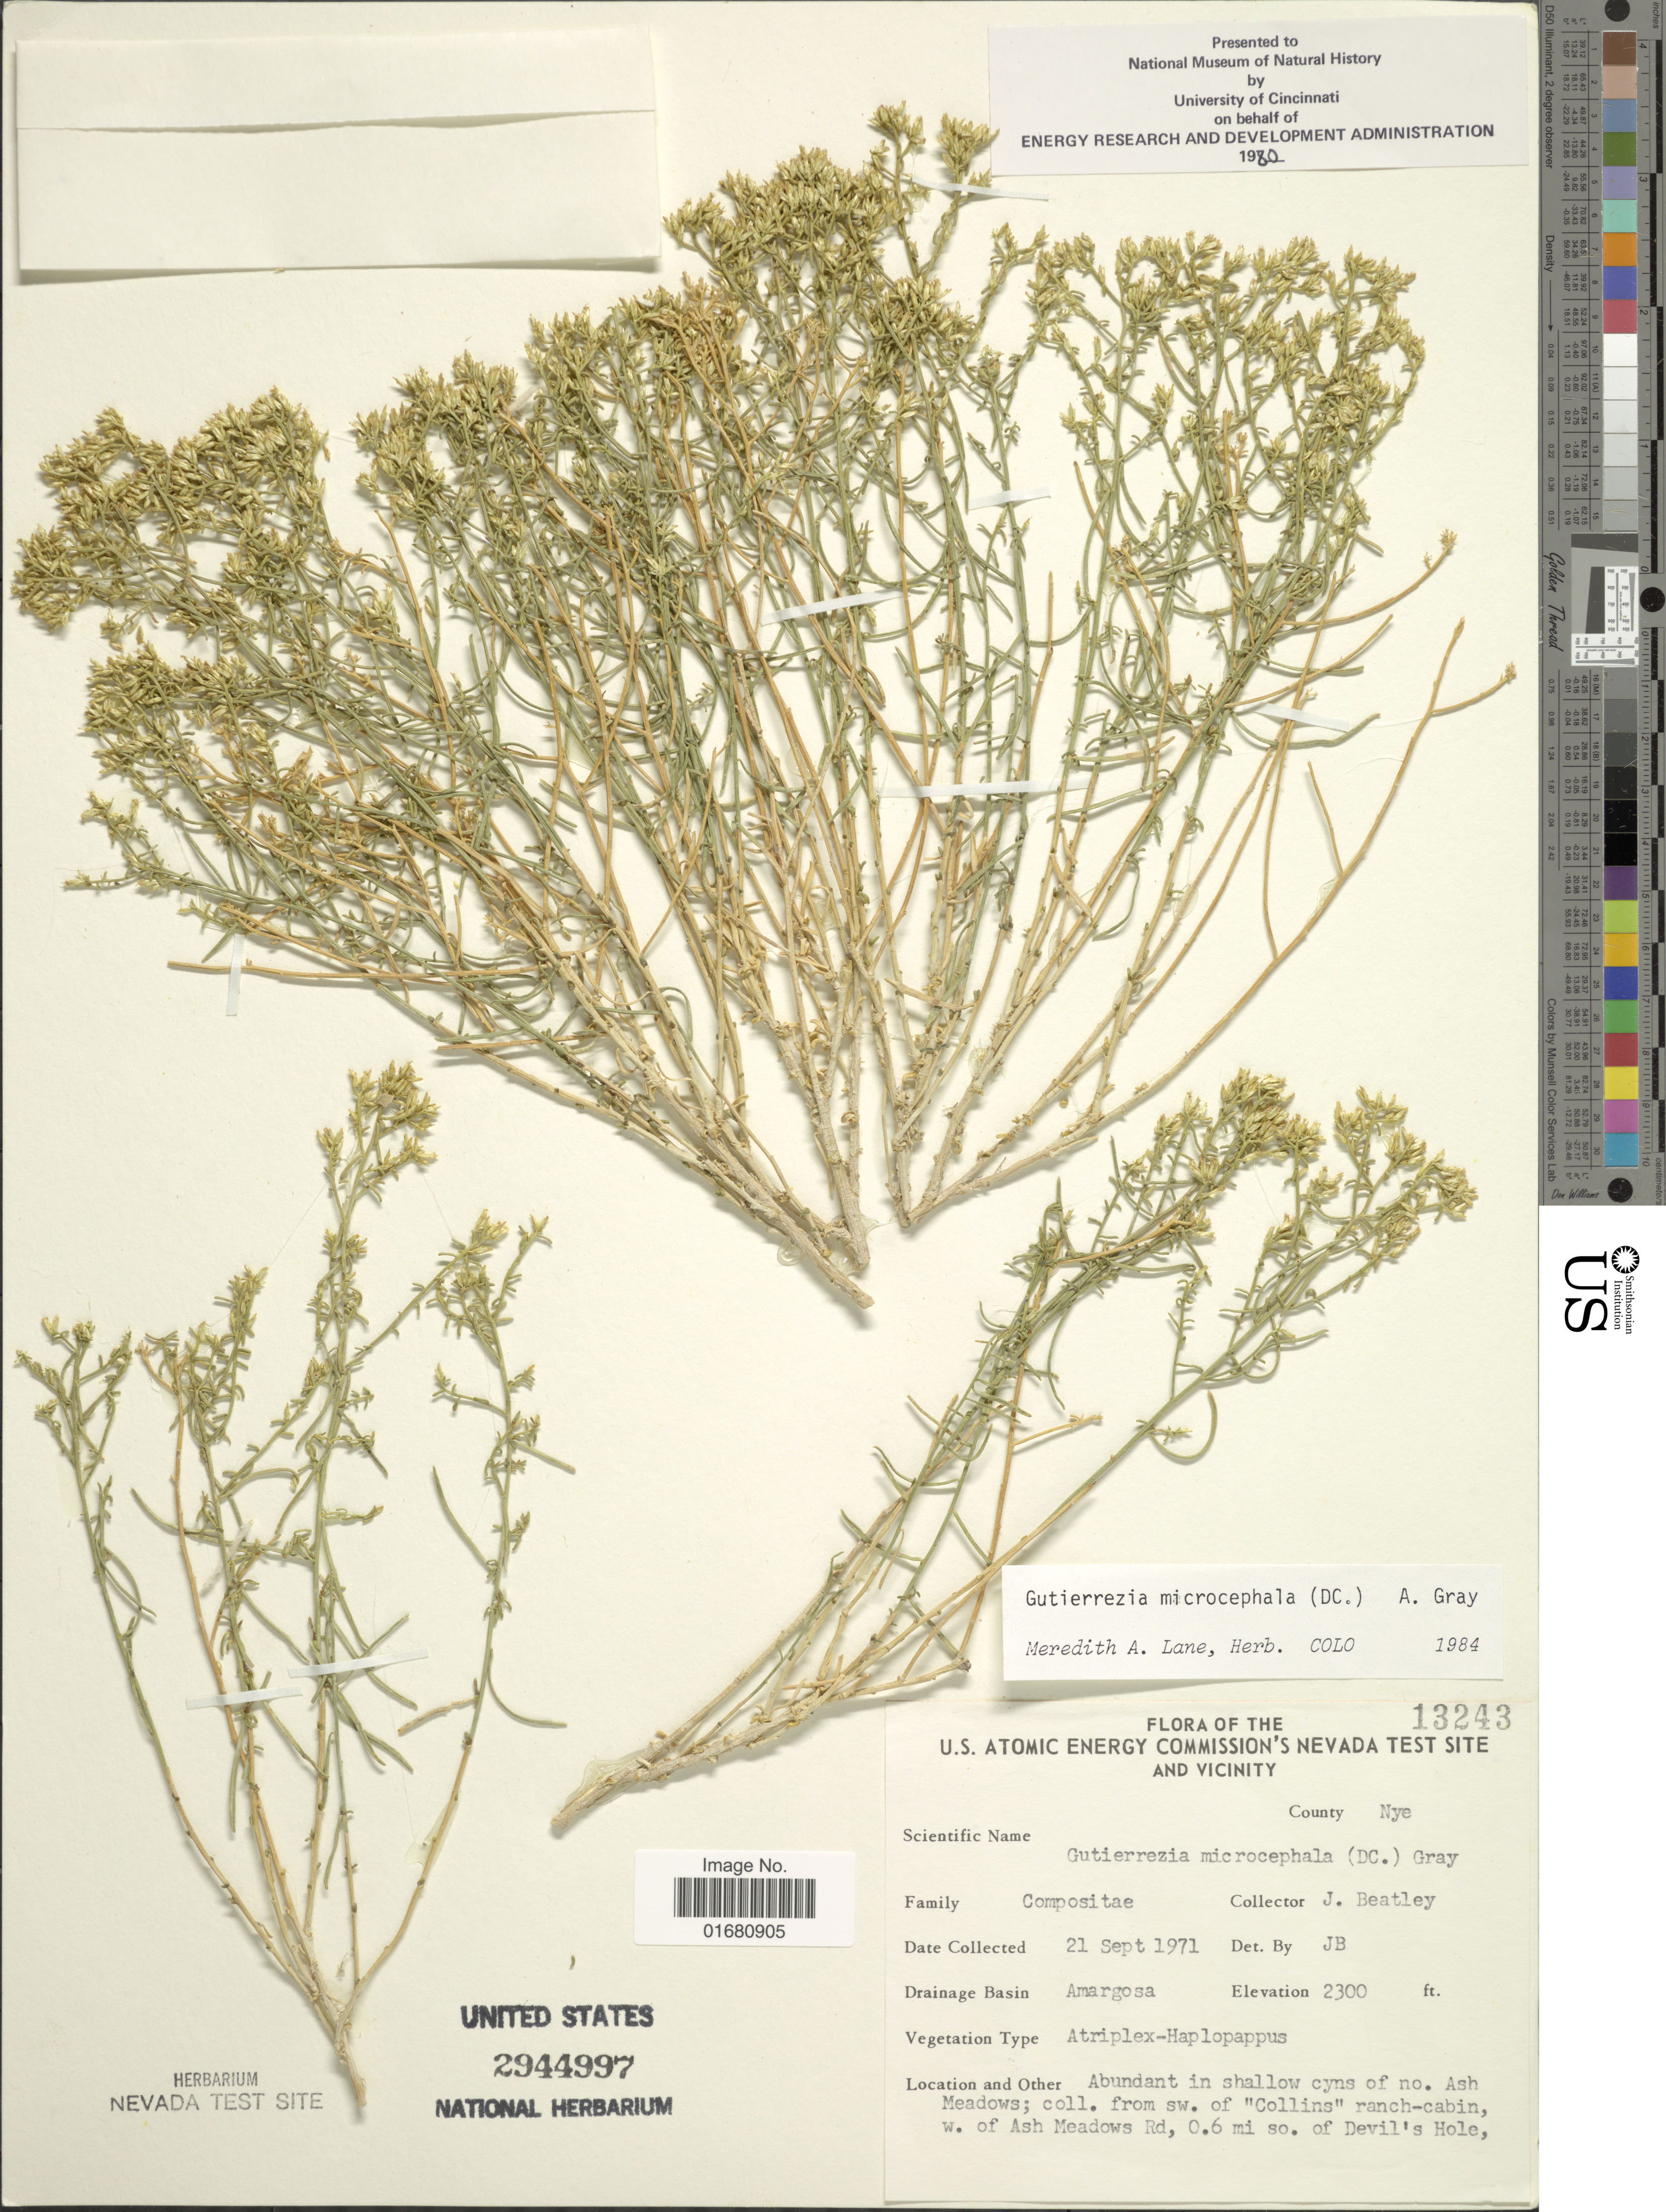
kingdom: Plantae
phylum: Tracheophyta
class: Magnoliopsida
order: Asterales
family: Asteraceae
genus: Gutierrezia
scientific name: Gutierrezia microcephala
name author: (DC.) A. Gray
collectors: J. C. Beatley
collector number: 13243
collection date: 1971-09-21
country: United States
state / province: Nevada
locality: U.S. Atomic Energy Commission's Nevada test site and Vicinity, Drainage Basin: Amargosa, Abundant in shallow cyns of no. Ash Meadows: coll. from sw. of "Collins"ranch-cabin, w. of Ash Meadows Rd, 0.6 mi so., County Nye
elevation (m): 701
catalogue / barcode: US 2944997